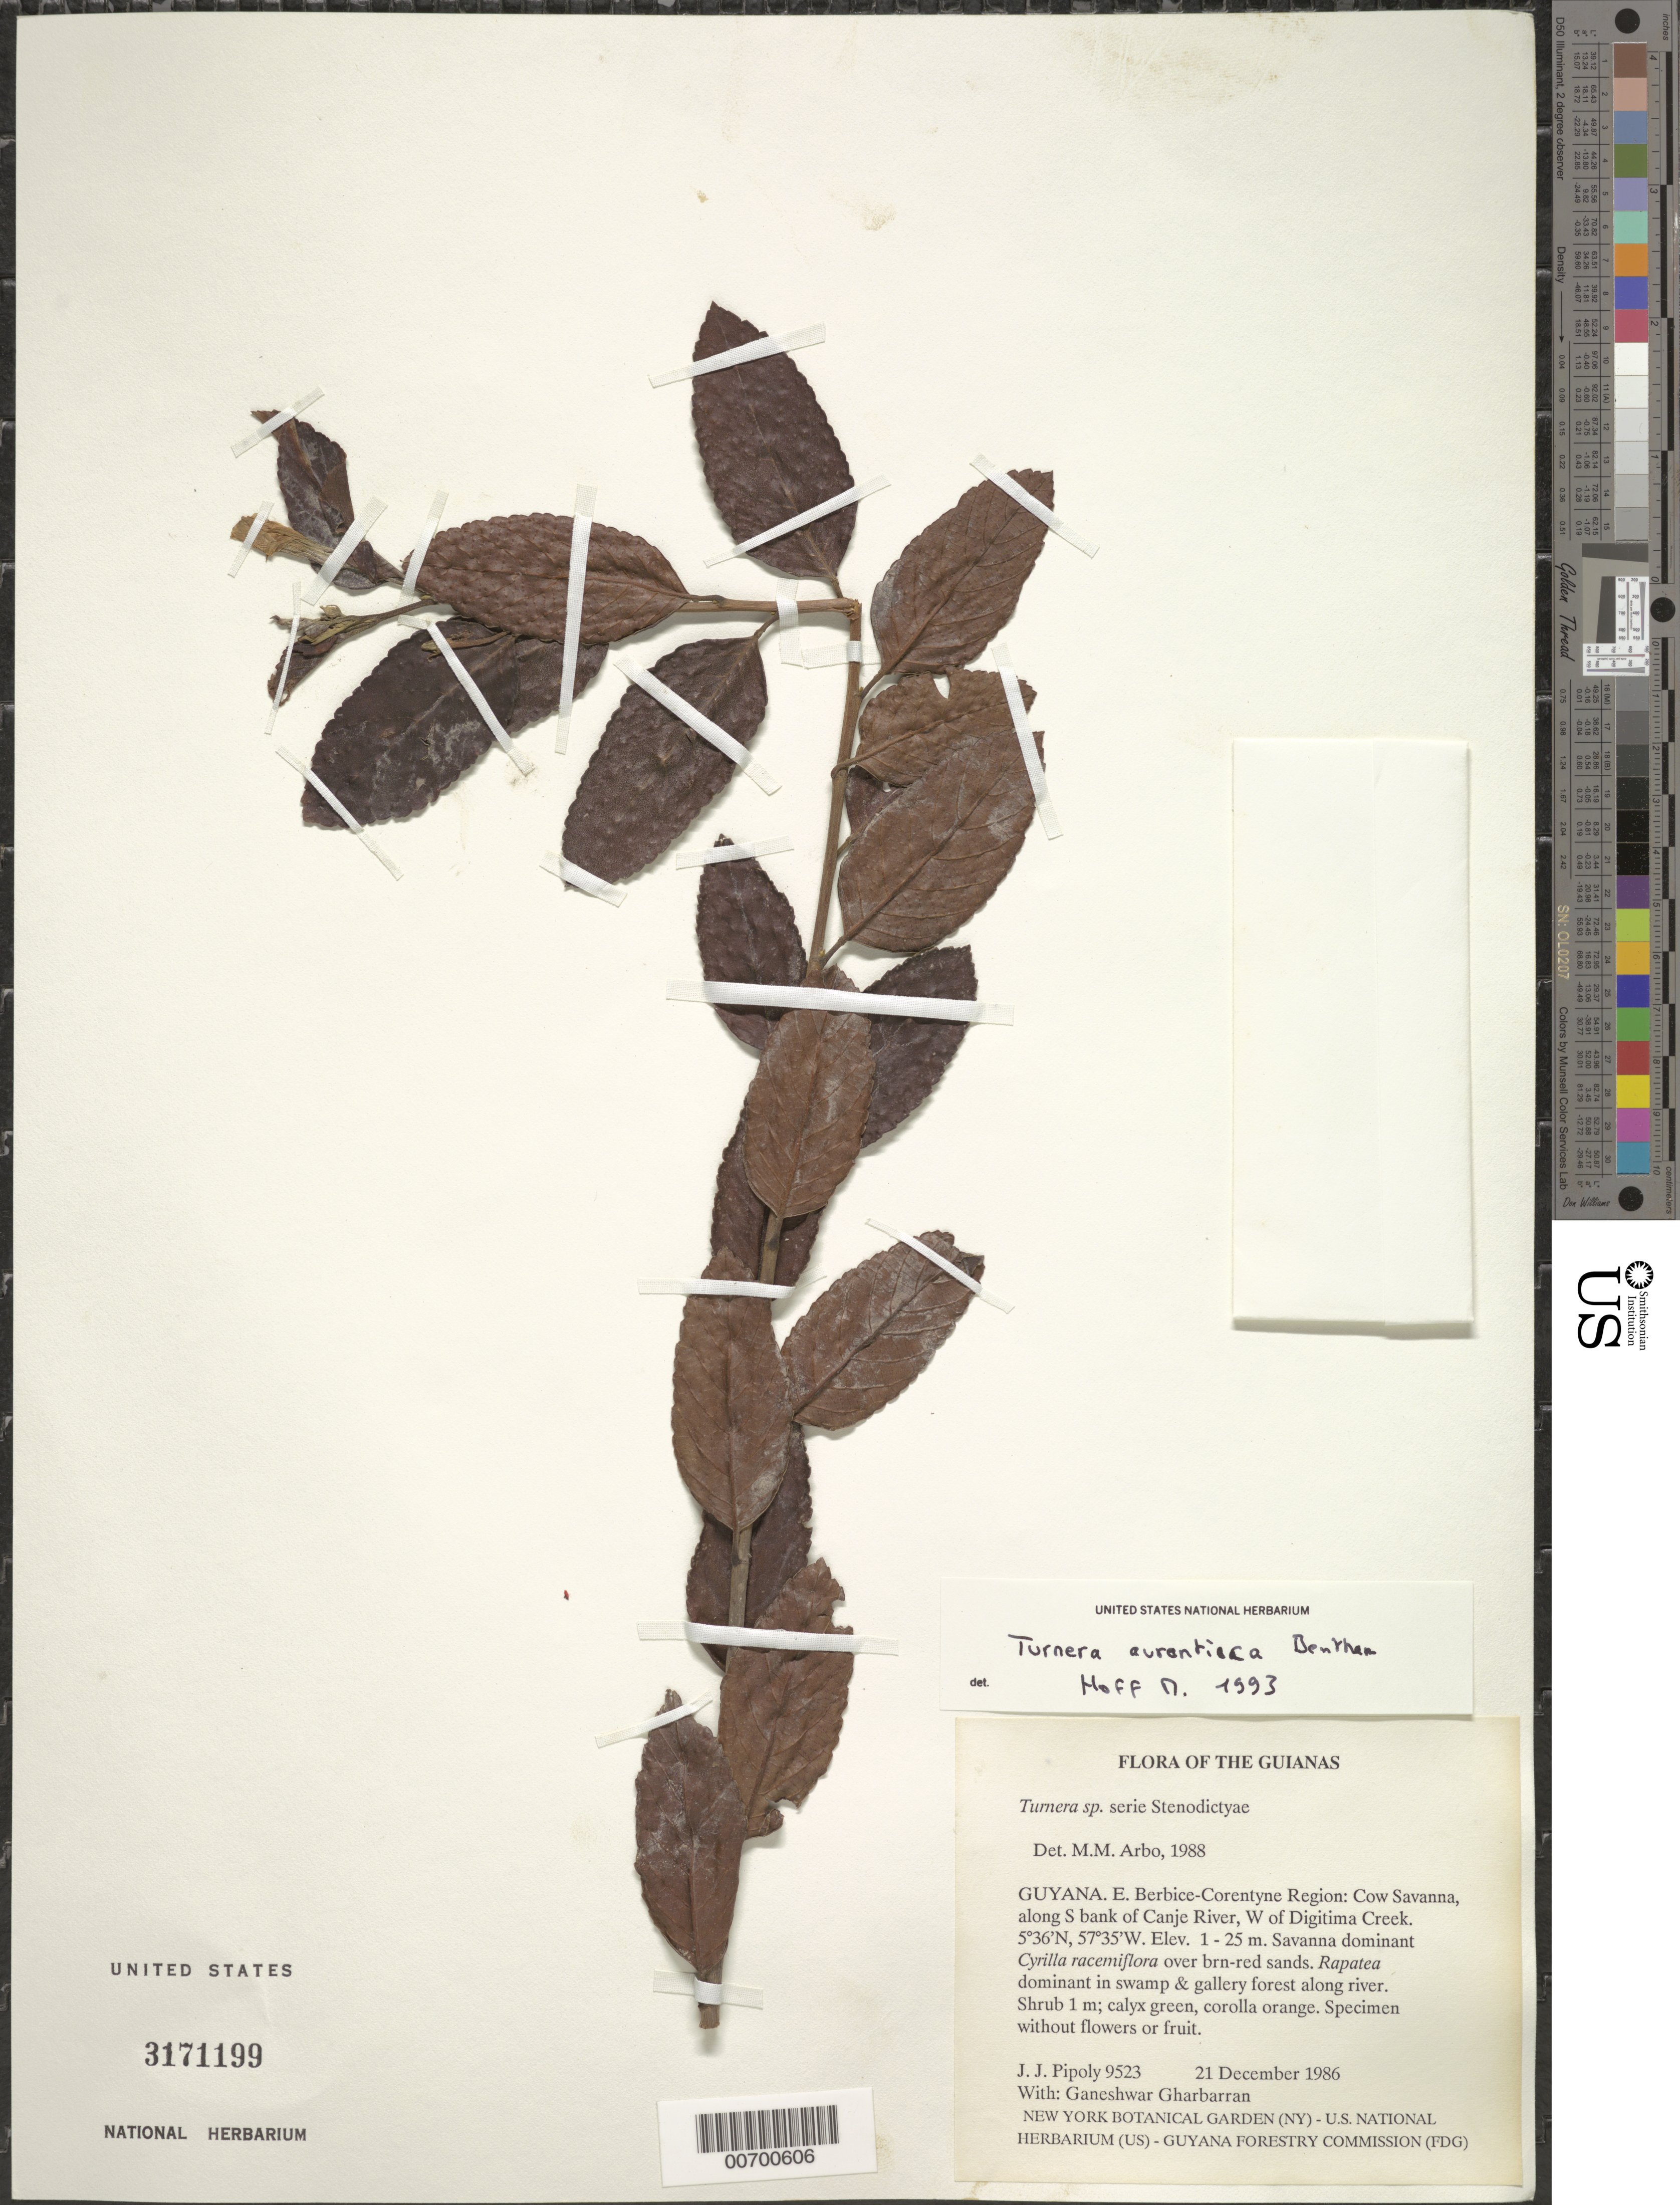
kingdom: Plantae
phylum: Tracheophyta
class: Magnoliopsida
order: Malpighiales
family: Turneraceae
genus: Turnera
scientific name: Turnera aurantiaca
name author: Benth.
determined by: Hoff, M.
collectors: J. J. Pipoly & G. Gharbarran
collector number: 9523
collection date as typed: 21 December 1986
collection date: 1986-12-21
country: Guyana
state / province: E. Berbice-Corentyne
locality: Cow savanna, along S bank of Canje River, W of Digitima Creek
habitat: Savanna dominant Cyrilla racemiflora over brn-red sands. Rapatea dominant in swamp & gallery forest along river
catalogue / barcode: US 3171199